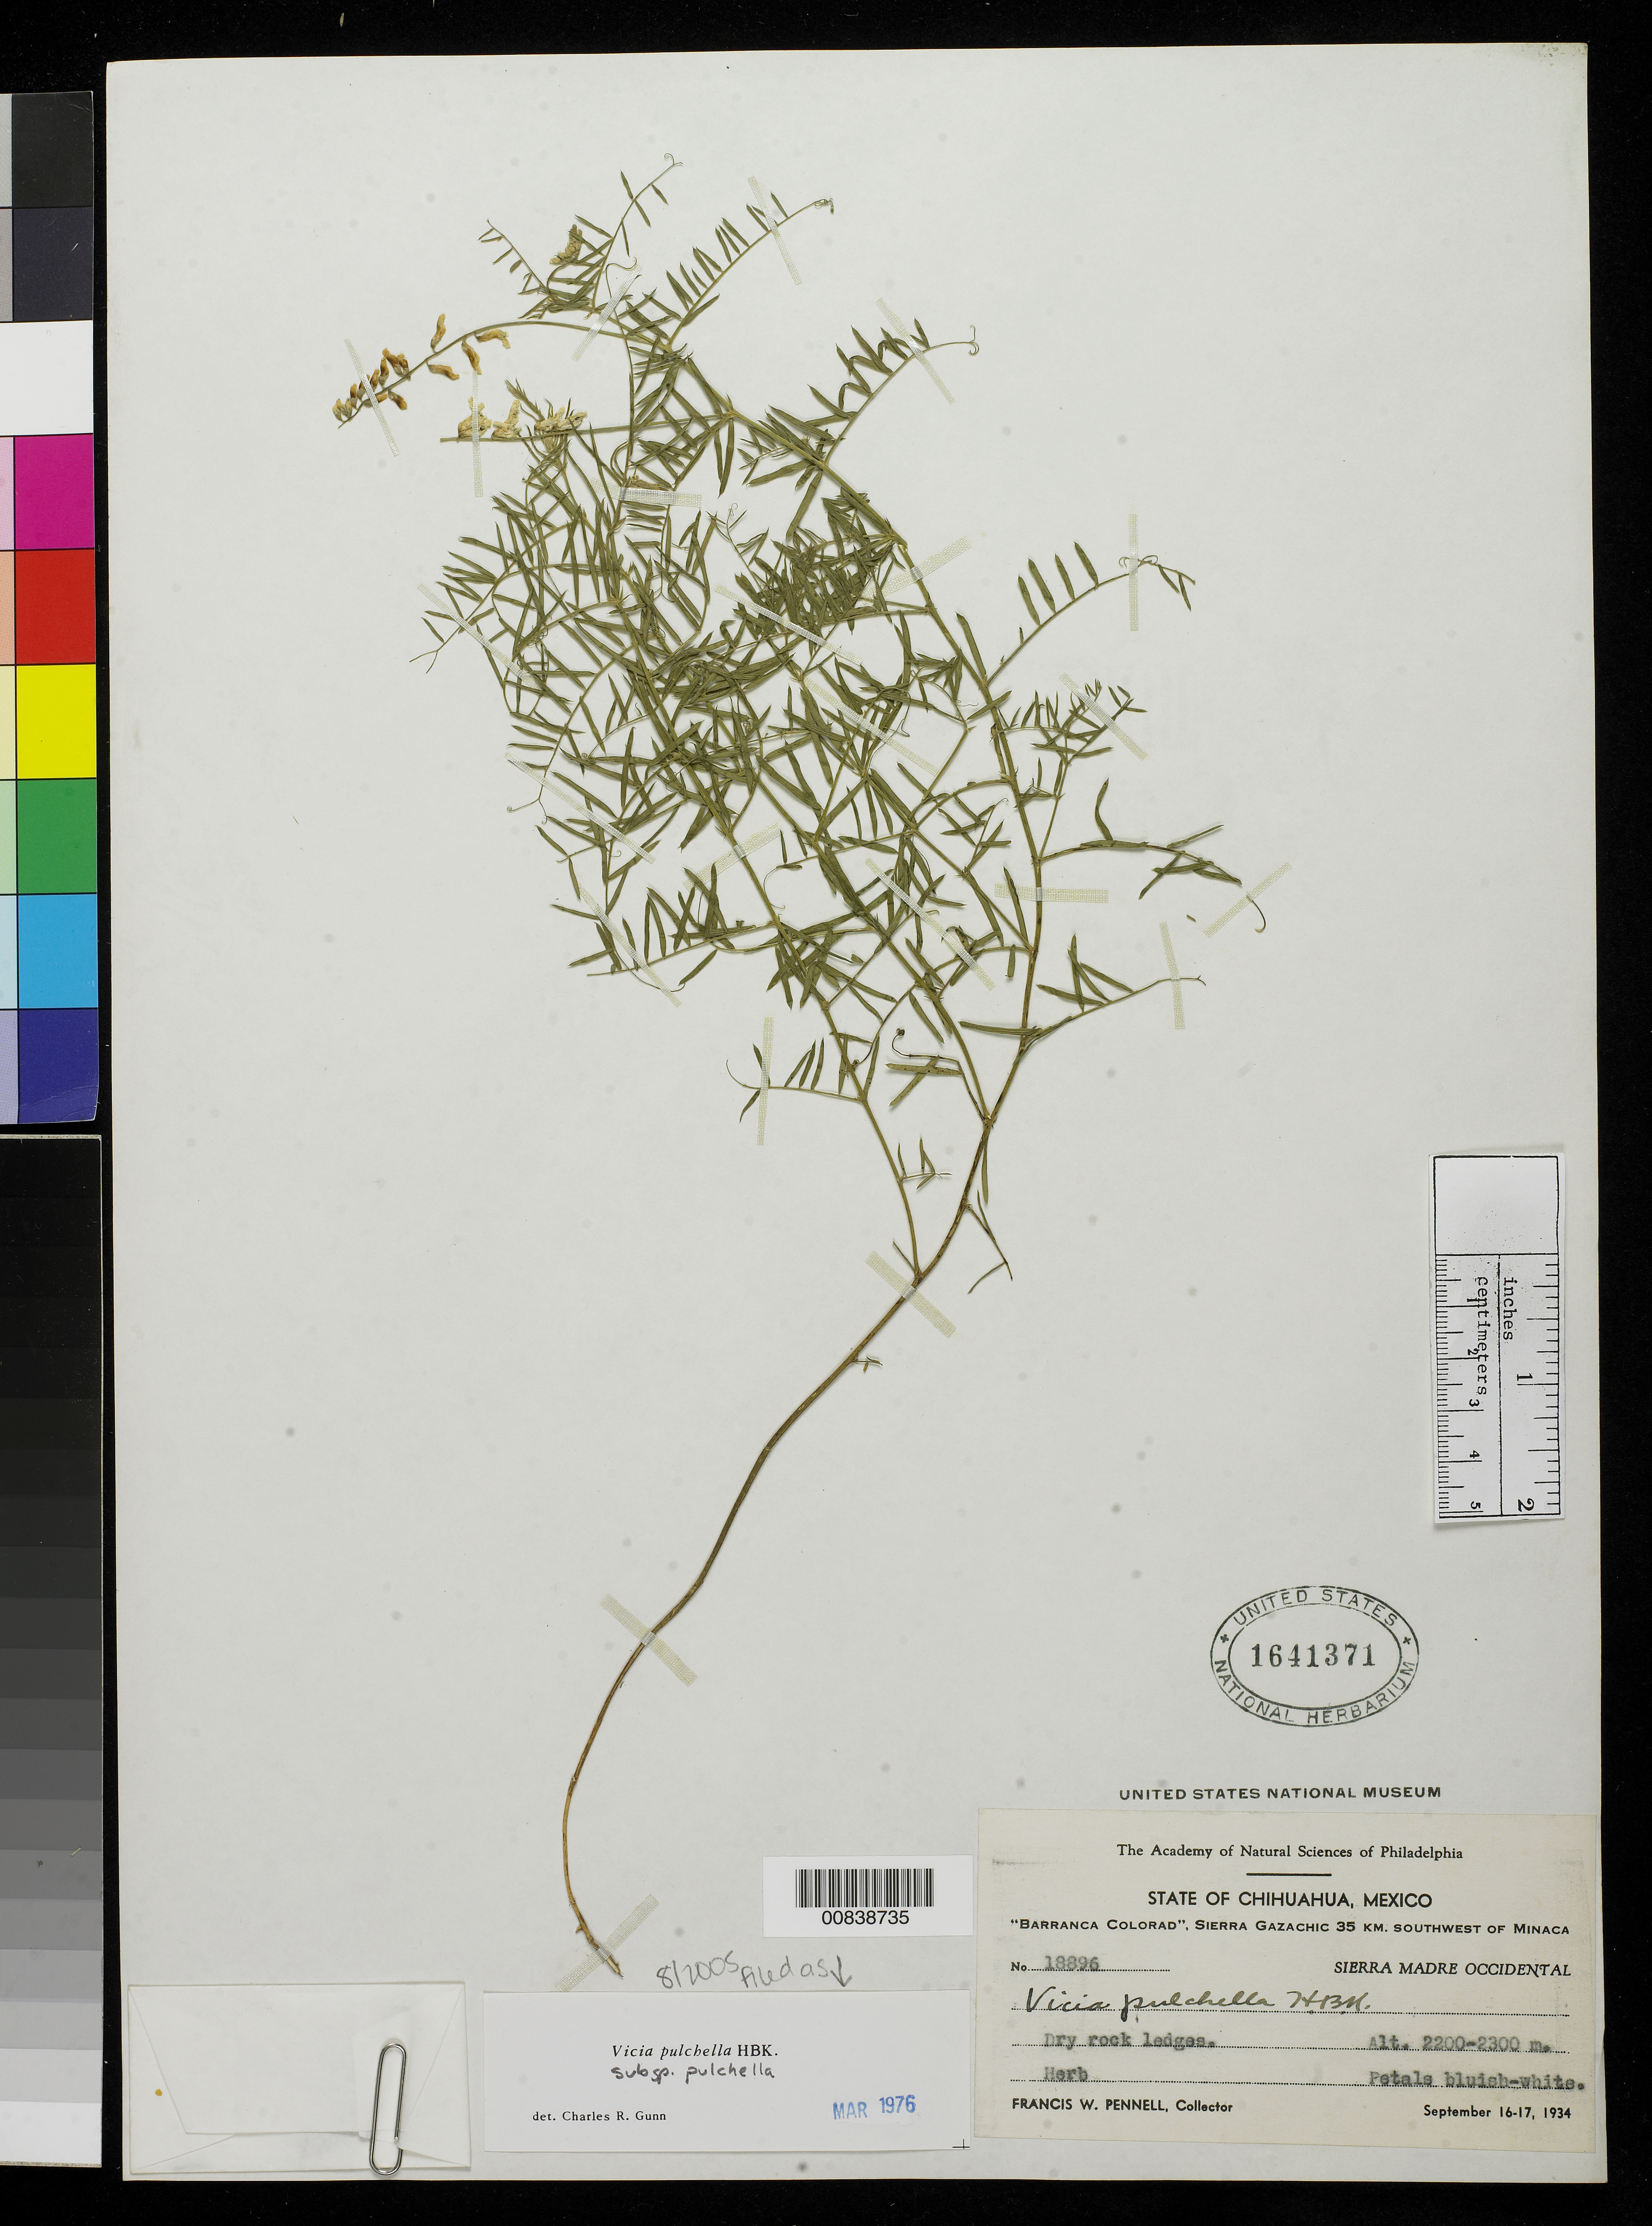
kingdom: Plantae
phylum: Tracheophyta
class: Magnoliopsida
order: Fabales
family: Fabaceae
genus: Vicia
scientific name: Vicia pulchella subsp. pulchella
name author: Kunth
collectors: F. W. Pennell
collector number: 18896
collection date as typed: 16 Sep 1934 to 17 Sep 1934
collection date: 1934-09-16/1934-09-17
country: Mexico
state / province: Chihuahua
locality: Barranca Colorad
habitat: Dry rock ledges.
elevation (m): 2300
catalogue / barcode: US 1641371